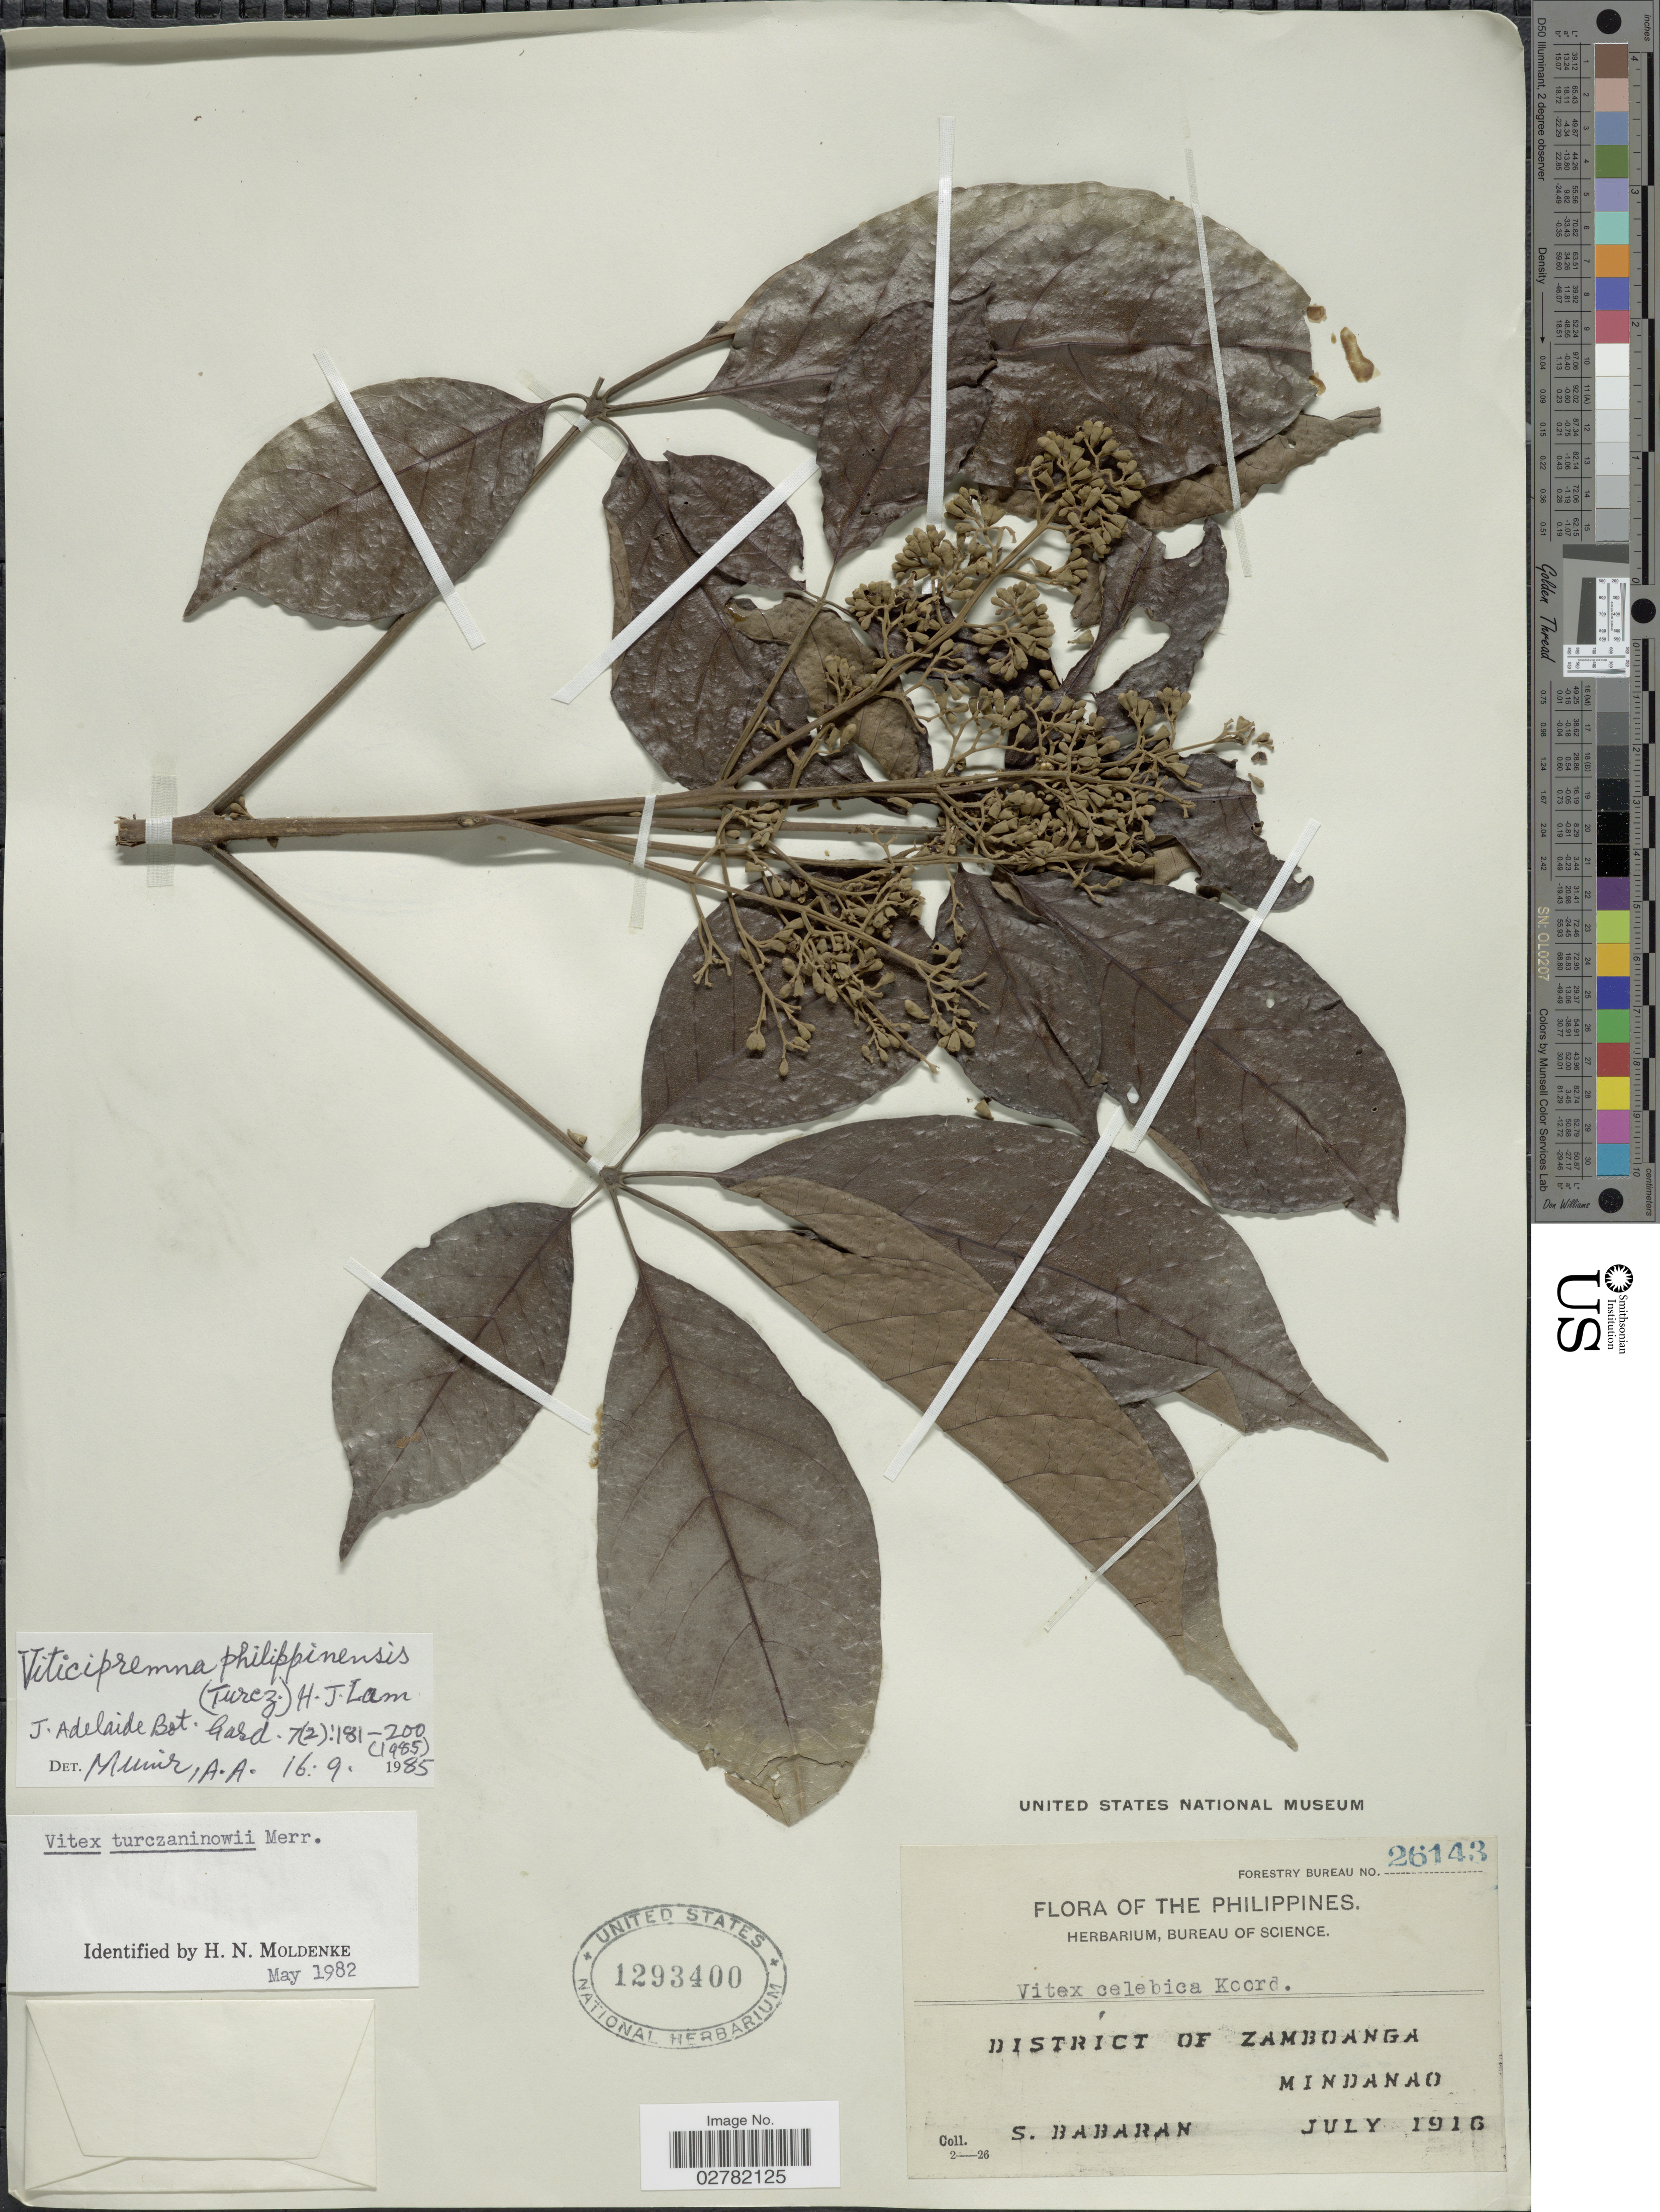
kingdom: Plantae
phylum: Tracheophyta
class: Magnoliopsida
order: Lamiales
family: Lamiaceae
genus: Viticipremna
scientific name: Viticipremna philippinensis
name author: (Turcz.) H.J. Lam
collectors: S. Babaran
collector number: Forestry Bureau 26143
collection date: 1916-07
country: Philippines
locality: District of Zamboanga. Mindanao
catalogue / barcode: US 1293400